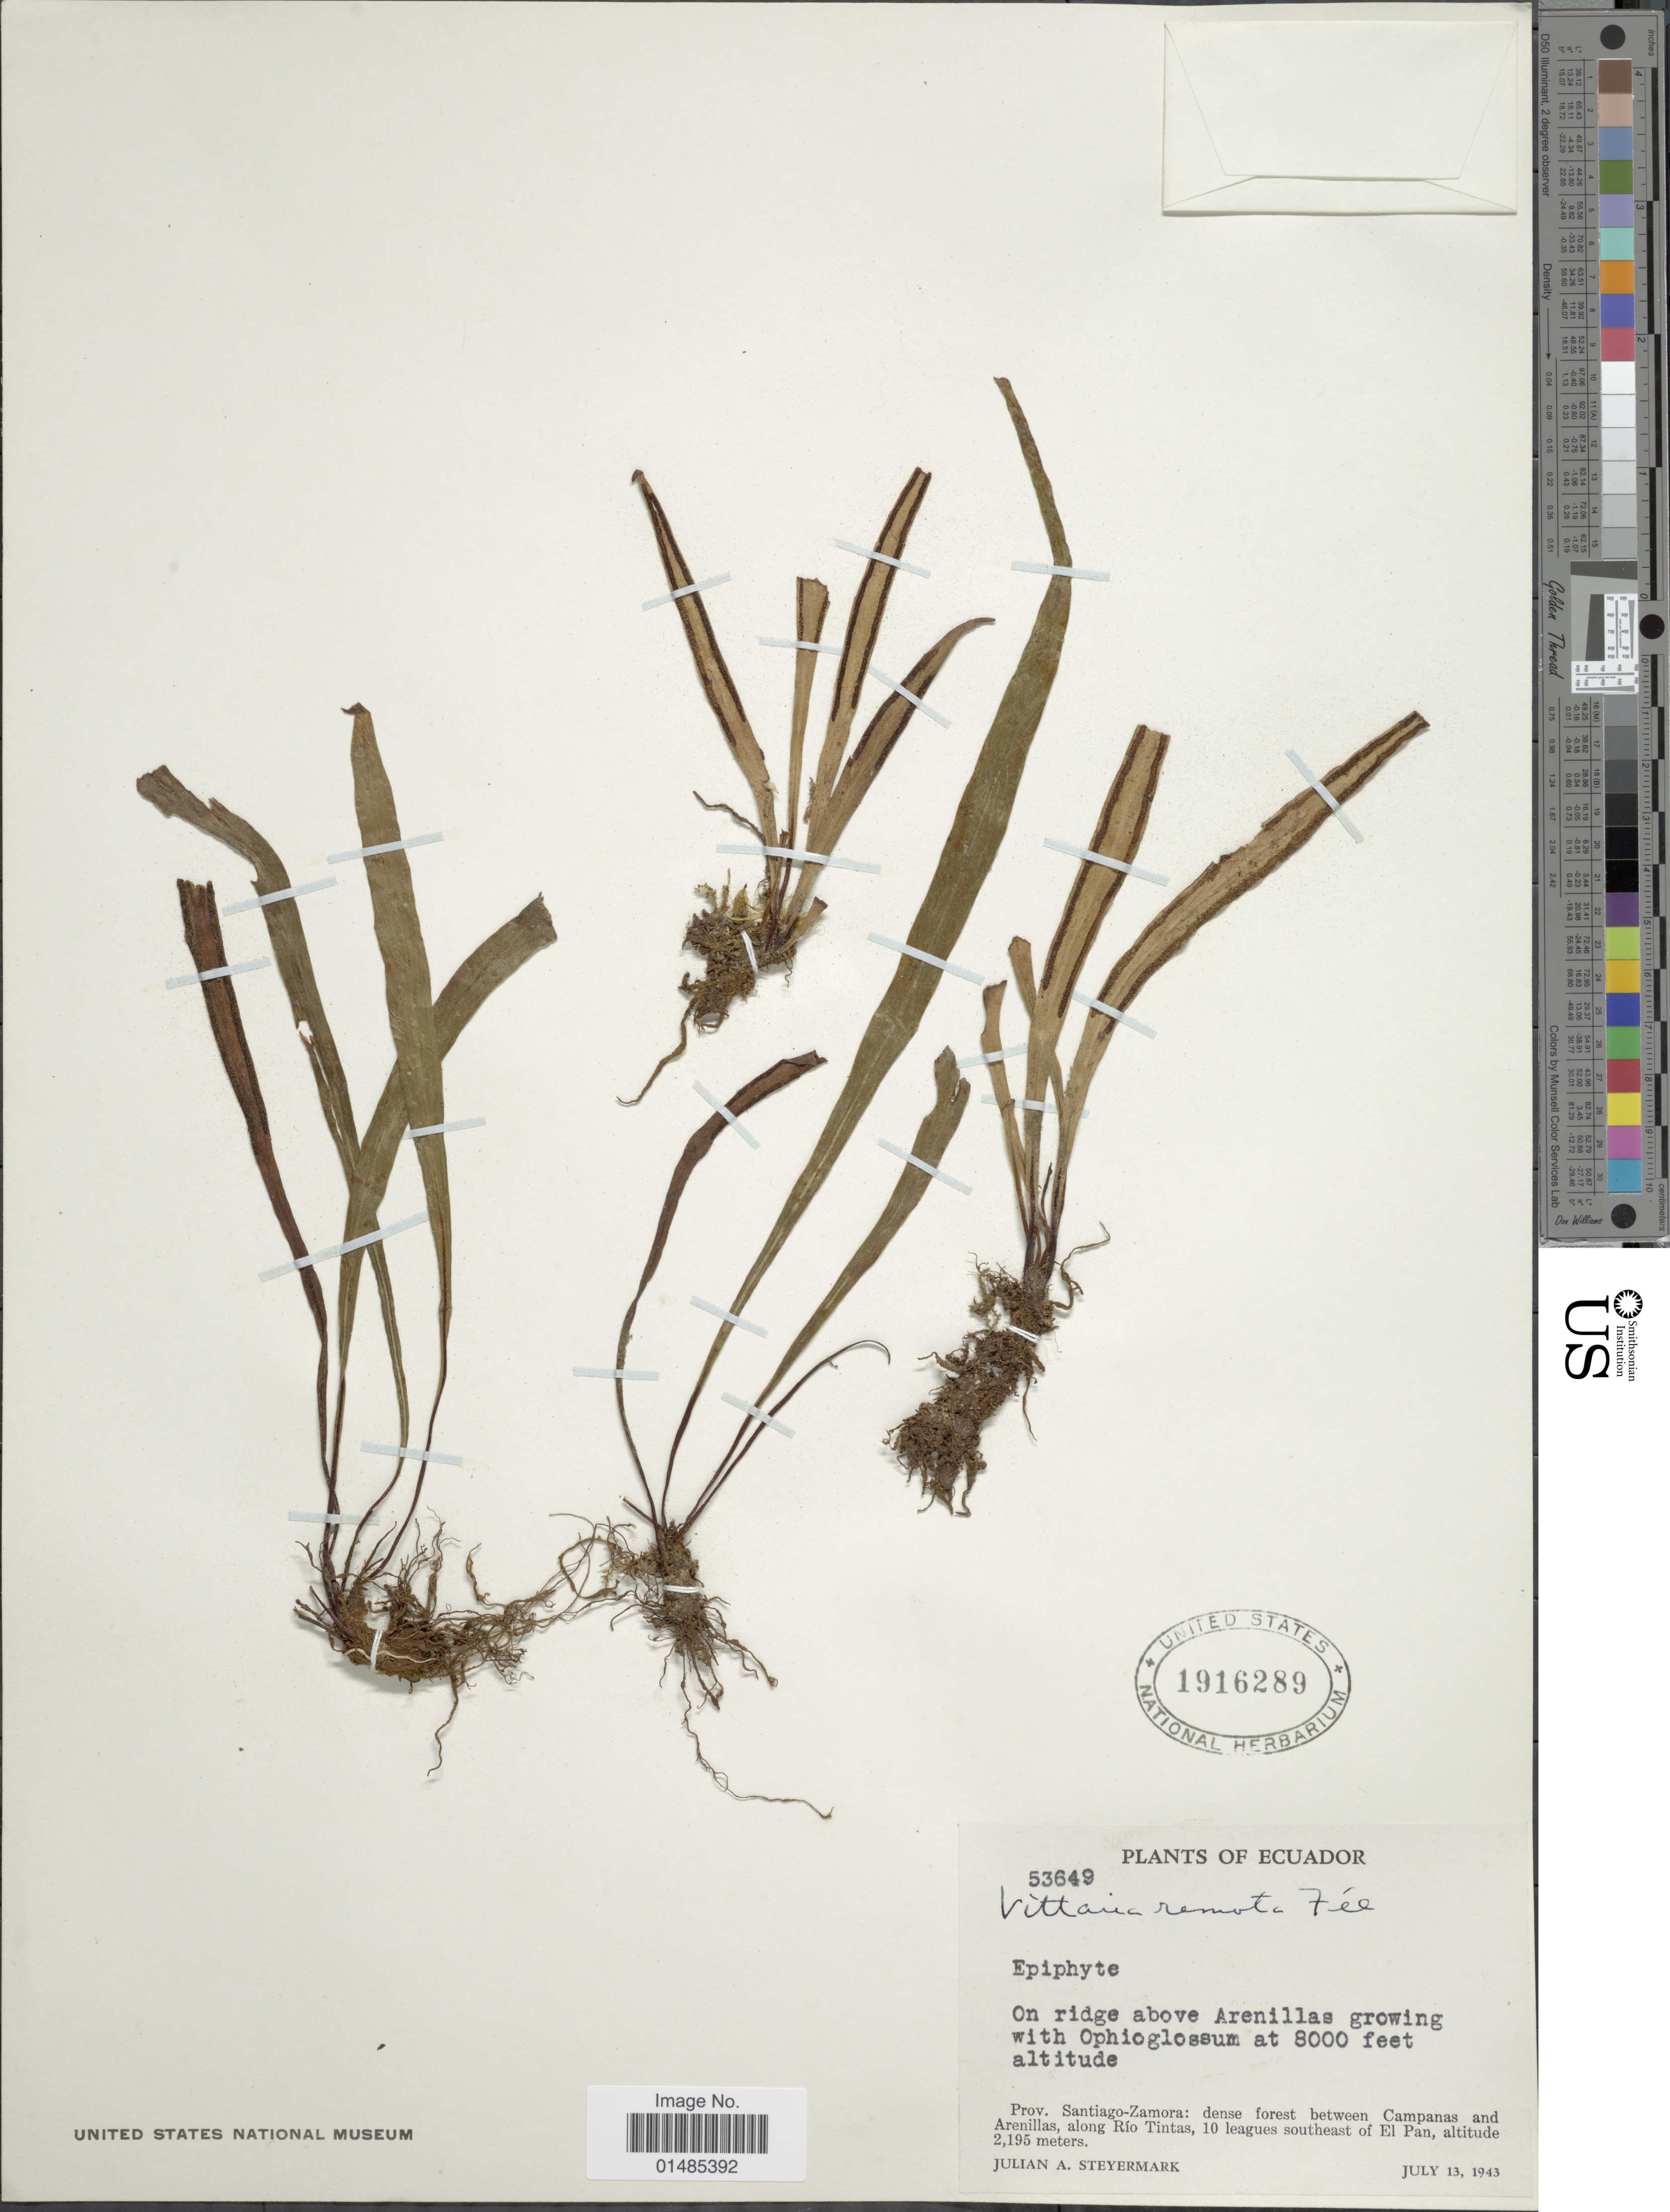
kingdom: Plantae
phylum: Tracheophyta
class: Polypodiopsida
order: Polypodiales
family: Pteridaceae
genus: Radiovittaria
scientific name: Radiovittaria remota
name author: (Fée) E.H. Crane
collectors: J. Steyermark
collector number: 53649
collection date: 1943-07-13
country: Ecuador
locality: On ridge above Arenillas. Prov. Santiago-Zamora: dense forest between Campanas and Arenillas, along Río Tintas, 10 leagues southeast of El Pan.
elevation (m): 2195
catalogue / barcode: US 1916289